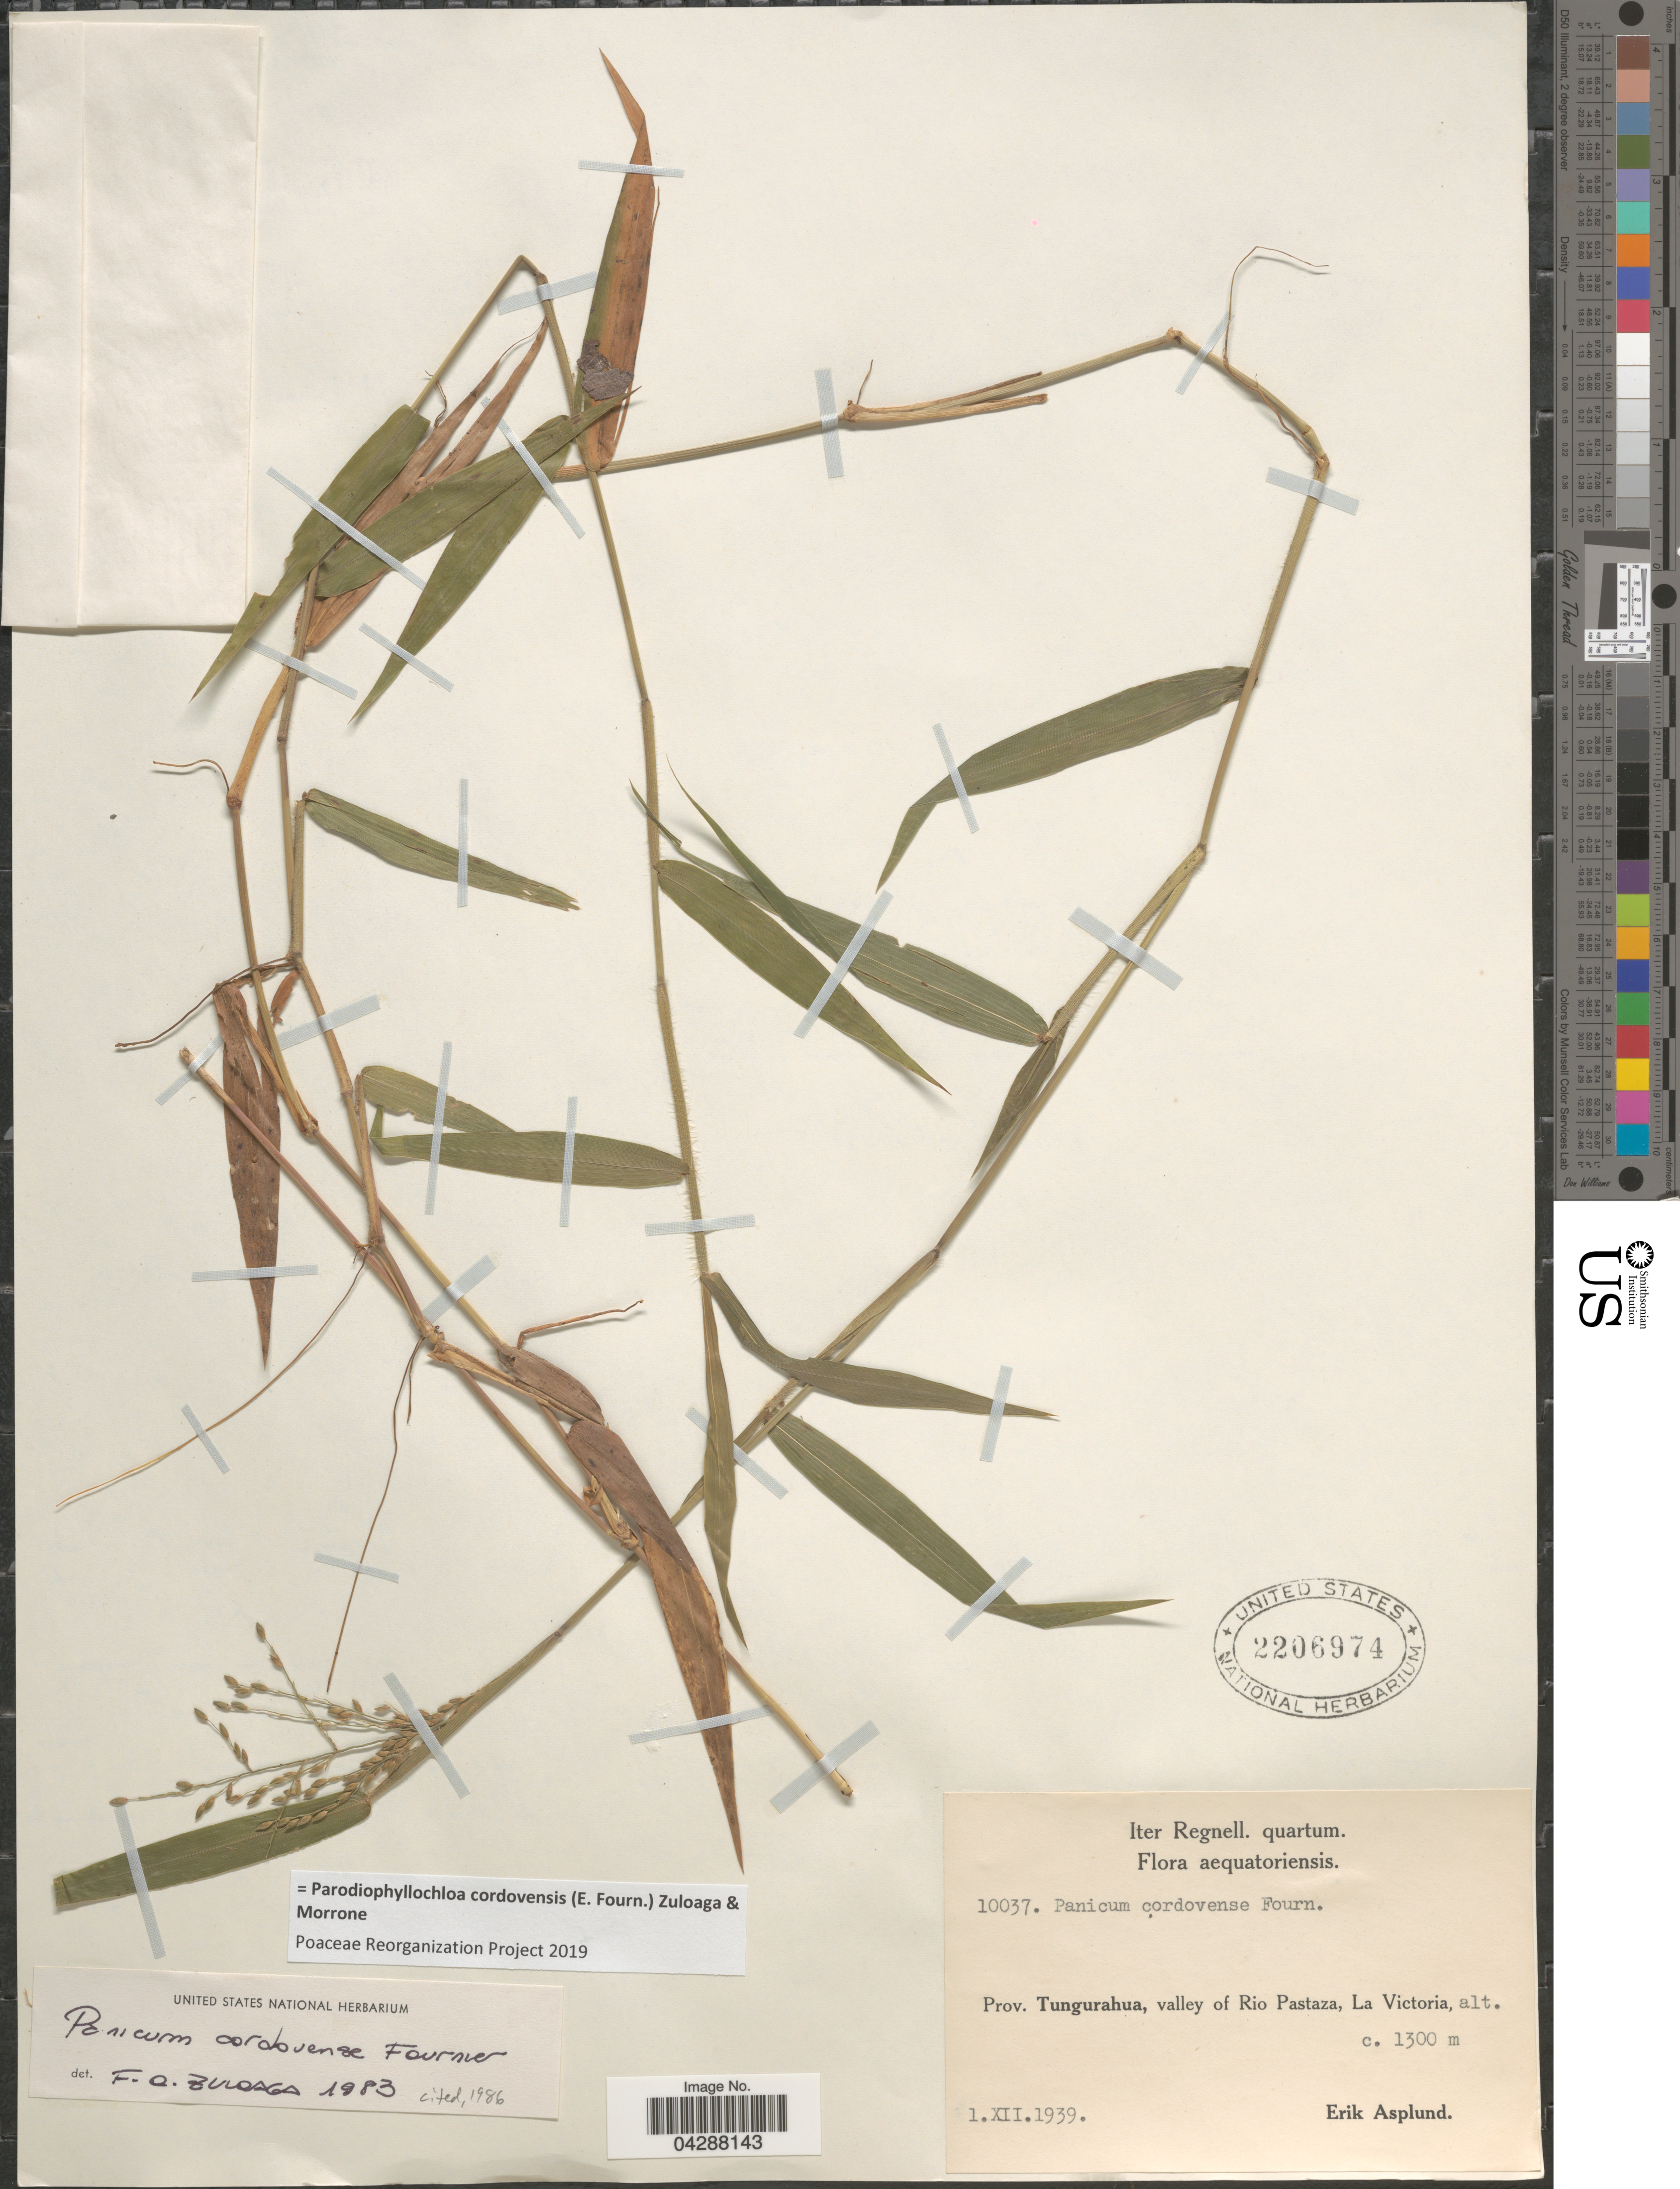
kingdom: Plantae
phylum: Tracheophyta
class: Liliopsida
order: Poales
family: Poaceae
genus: Parodiophyllochloa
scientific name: Parodiophyllochloa cordovensis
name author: (E. Fourn.) Zuloaga & Morrone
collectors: E. Asplund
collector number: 10037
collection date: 1939-12-01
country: Ecuador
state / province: Tungurahua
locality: Iter Regnell. quartum. Valley of Rio Pastaza, La Victoria.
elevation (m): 1300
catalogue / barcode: US 2206974